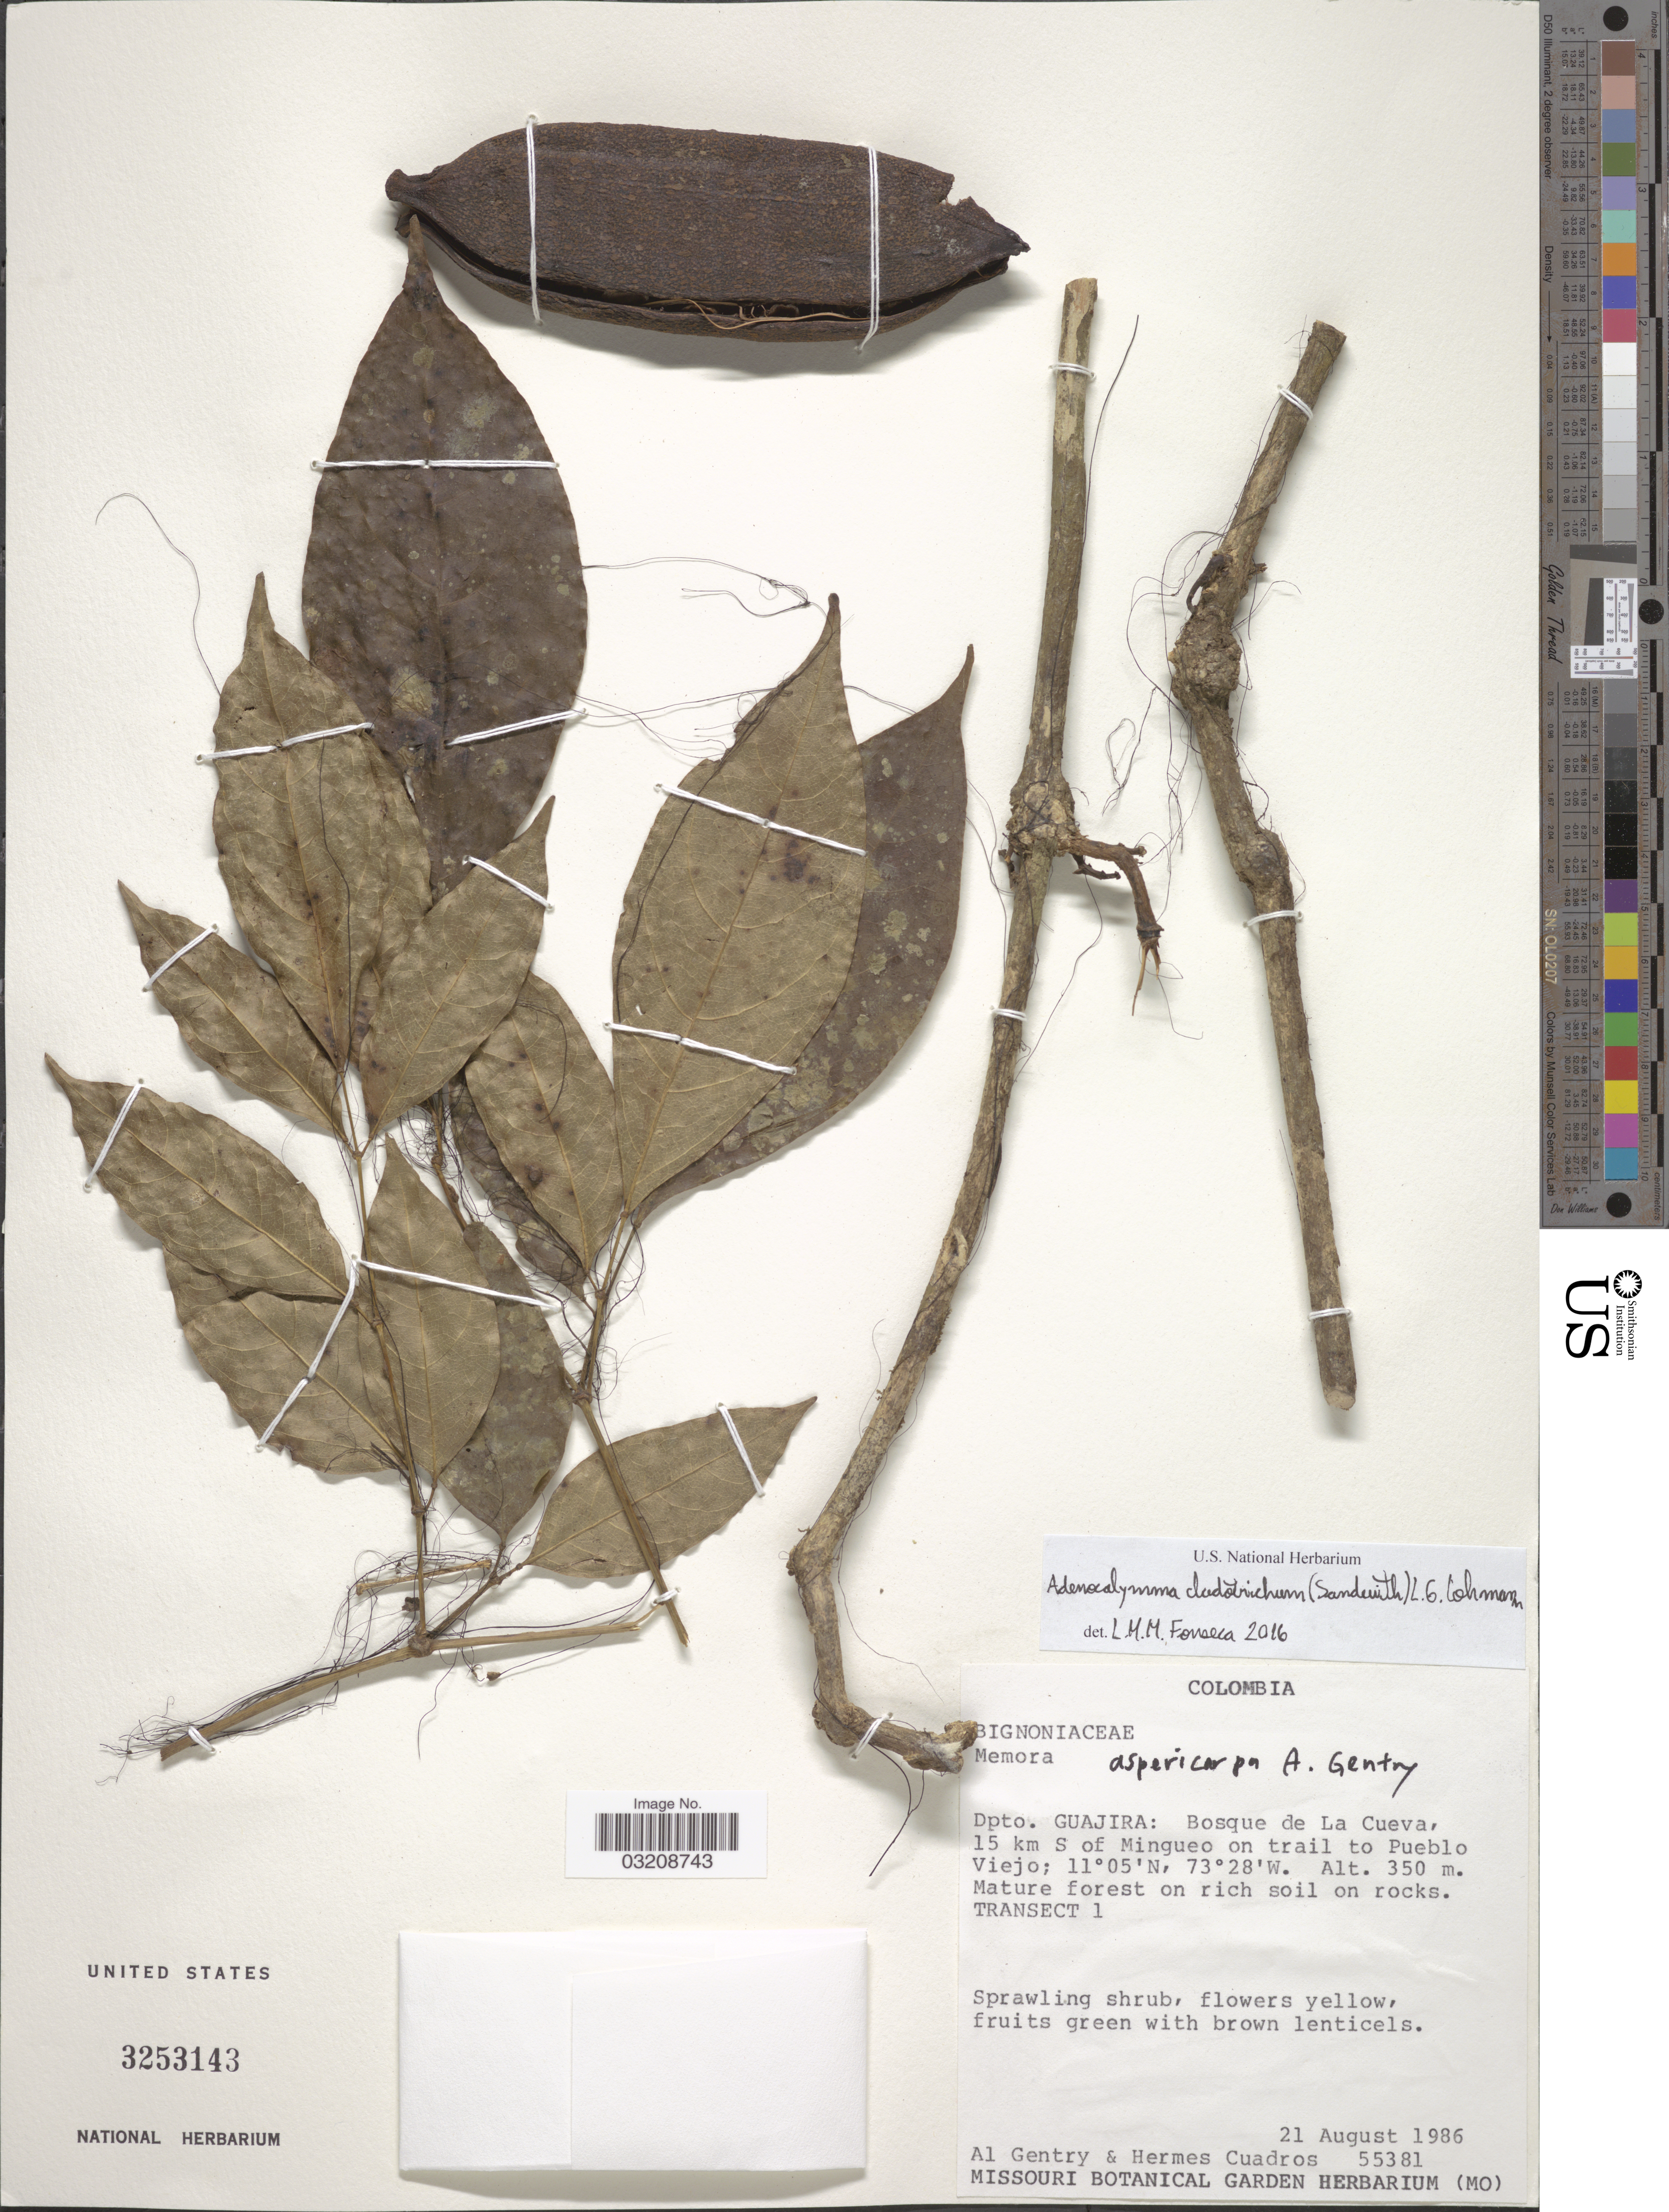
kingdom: Plantae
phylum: Tracheophyta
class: Magnoliopsida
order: Lamiales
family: Bignoniaceae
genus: Adenocalymma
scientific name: Adenocalymma cladotrichum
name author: (Sandwith) L.G. Lohmann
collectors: A. H. Gentry & H. Cuadros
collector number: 55381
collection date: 1986-08-21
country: Colombia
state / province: La Guajira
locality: Dpto. Guajira: Bosque de La Cueva, 15 km S of Mingueo on trail to Pueblo Viejo.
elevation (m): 350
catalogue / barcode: US 3253143